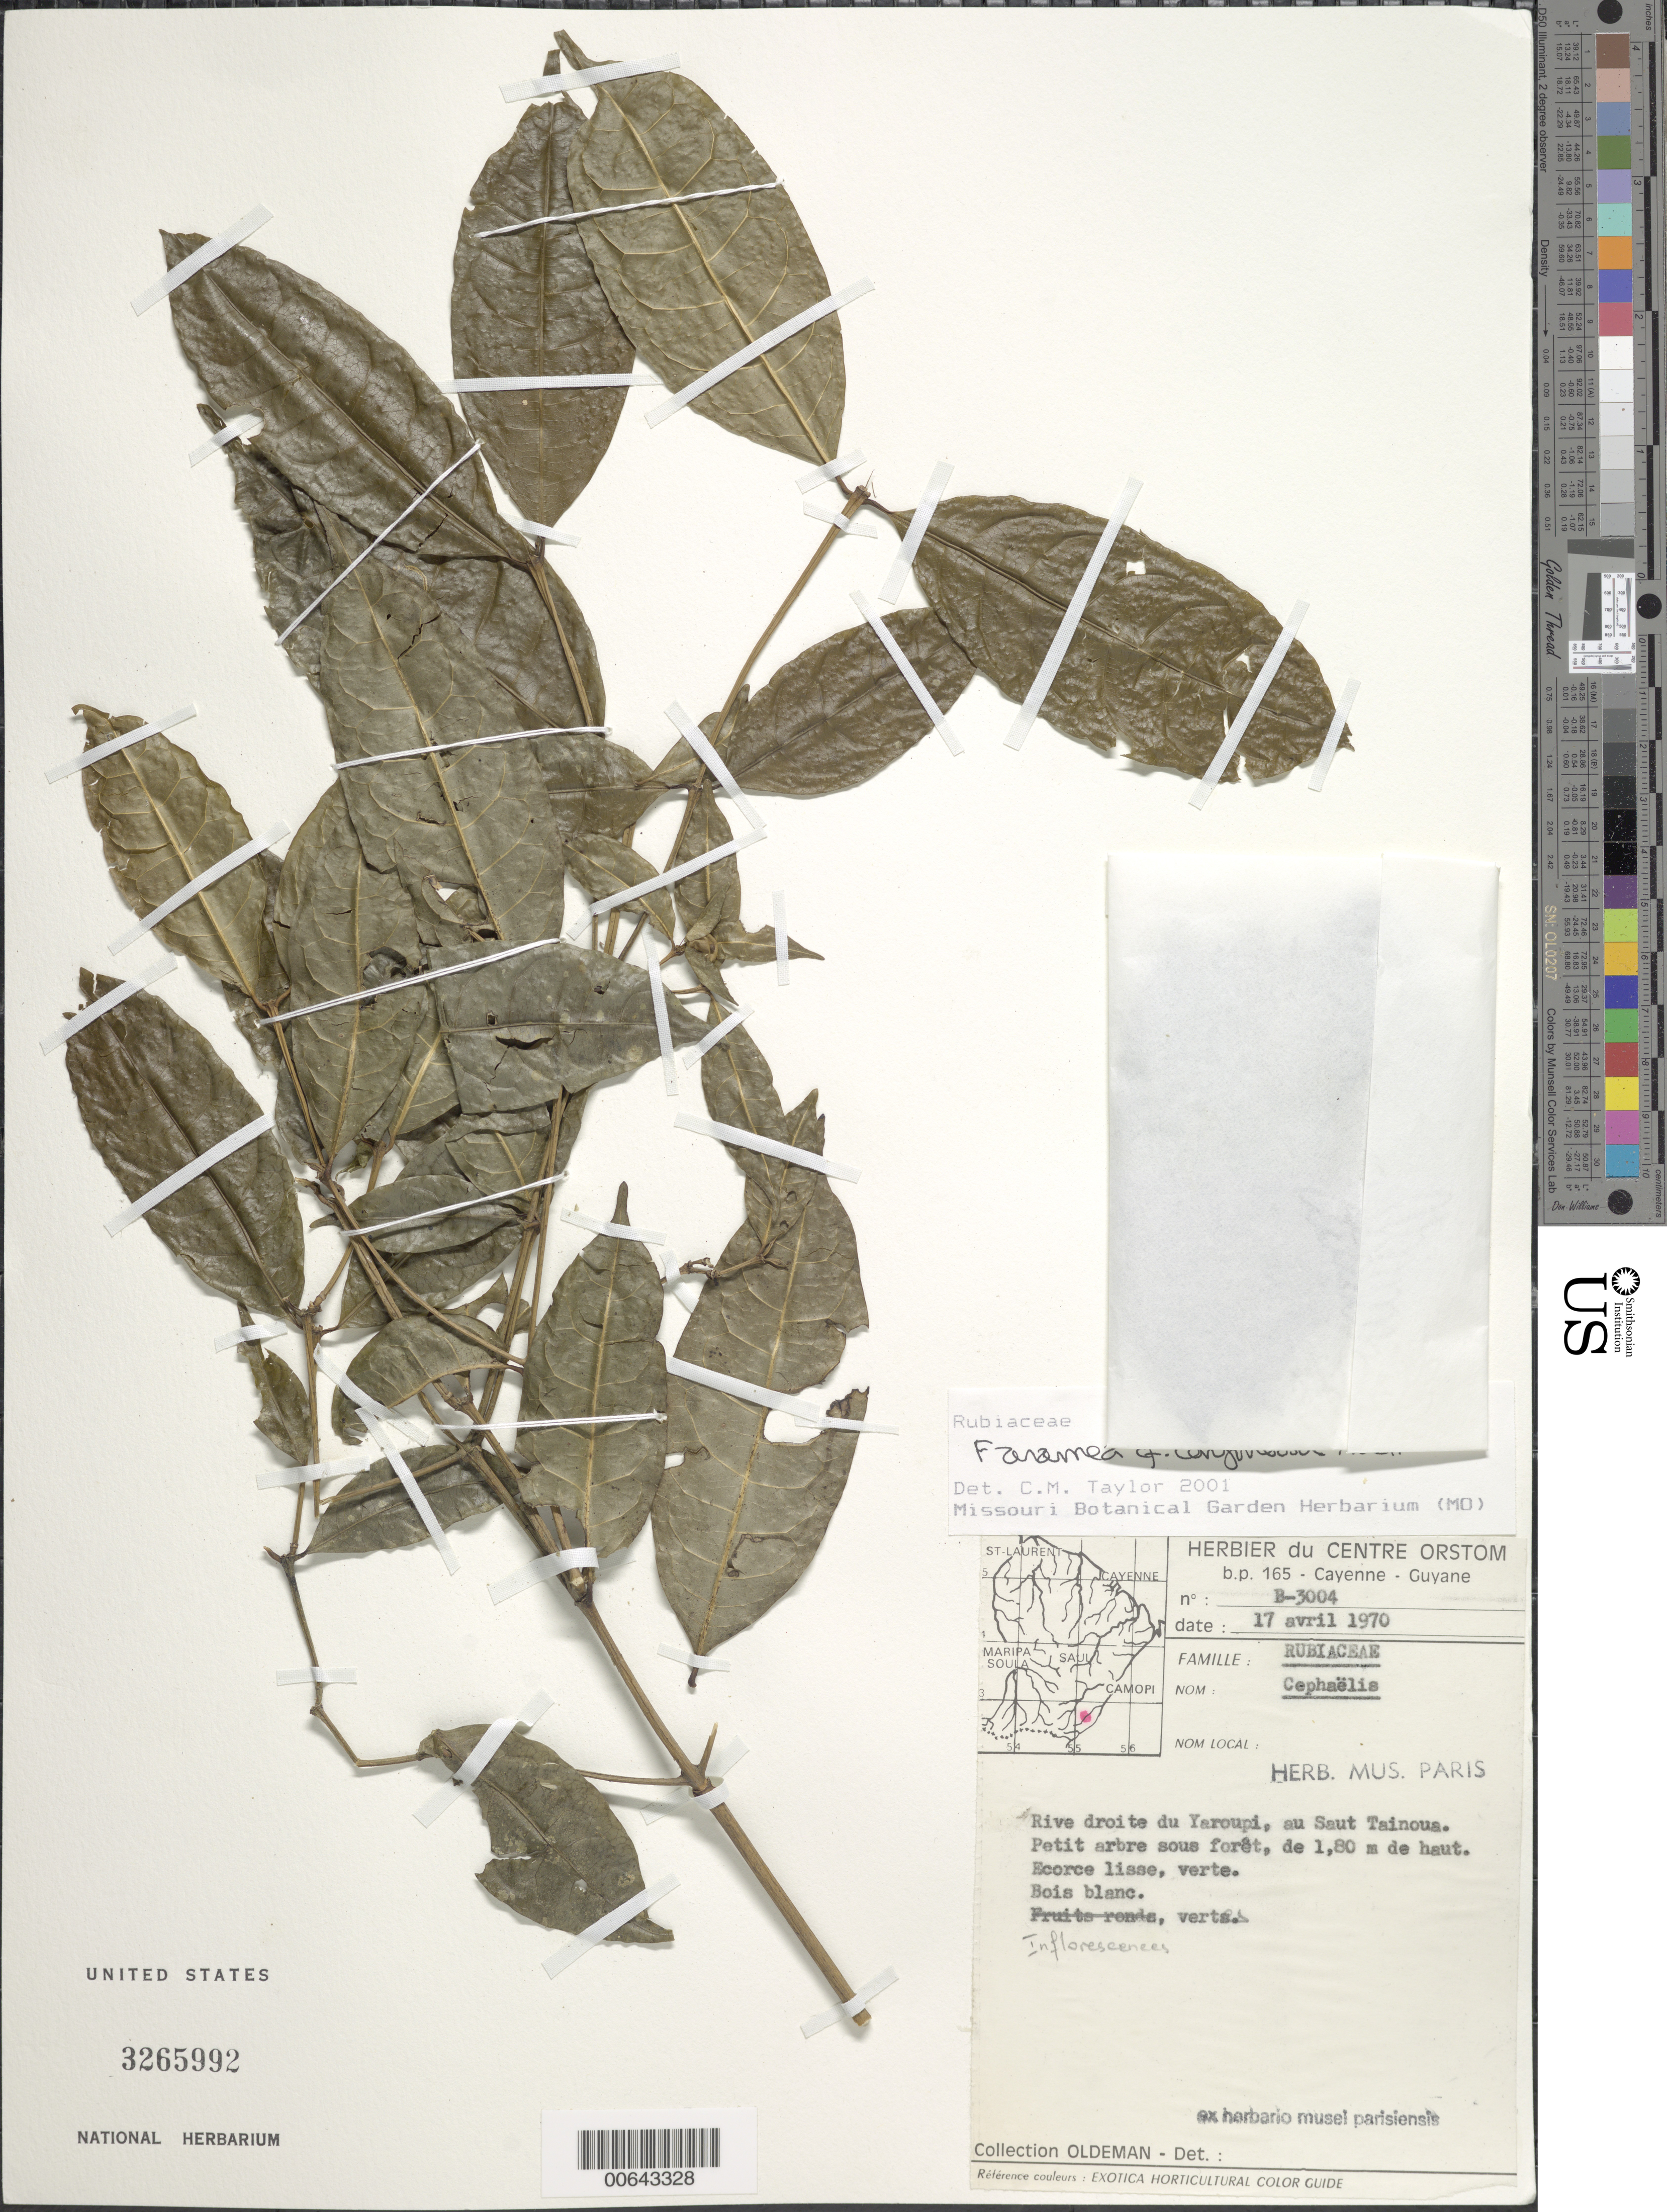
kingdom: Plantae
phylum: Tracheophyta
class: Magnoliopsida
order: Gentianales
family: Rubiaceae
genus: Faramea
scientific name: Faramea corymbosa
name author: Aubl.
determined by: Taylor, Charlotte M.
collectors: R. Oldeman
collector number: B 3004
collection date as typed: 17-Apr-70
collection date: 1970-04-17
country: French Guiana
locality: Rivière Yaroupi, rive droit, au Saut Tainoua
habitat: Forêt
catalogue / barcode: US 3265992